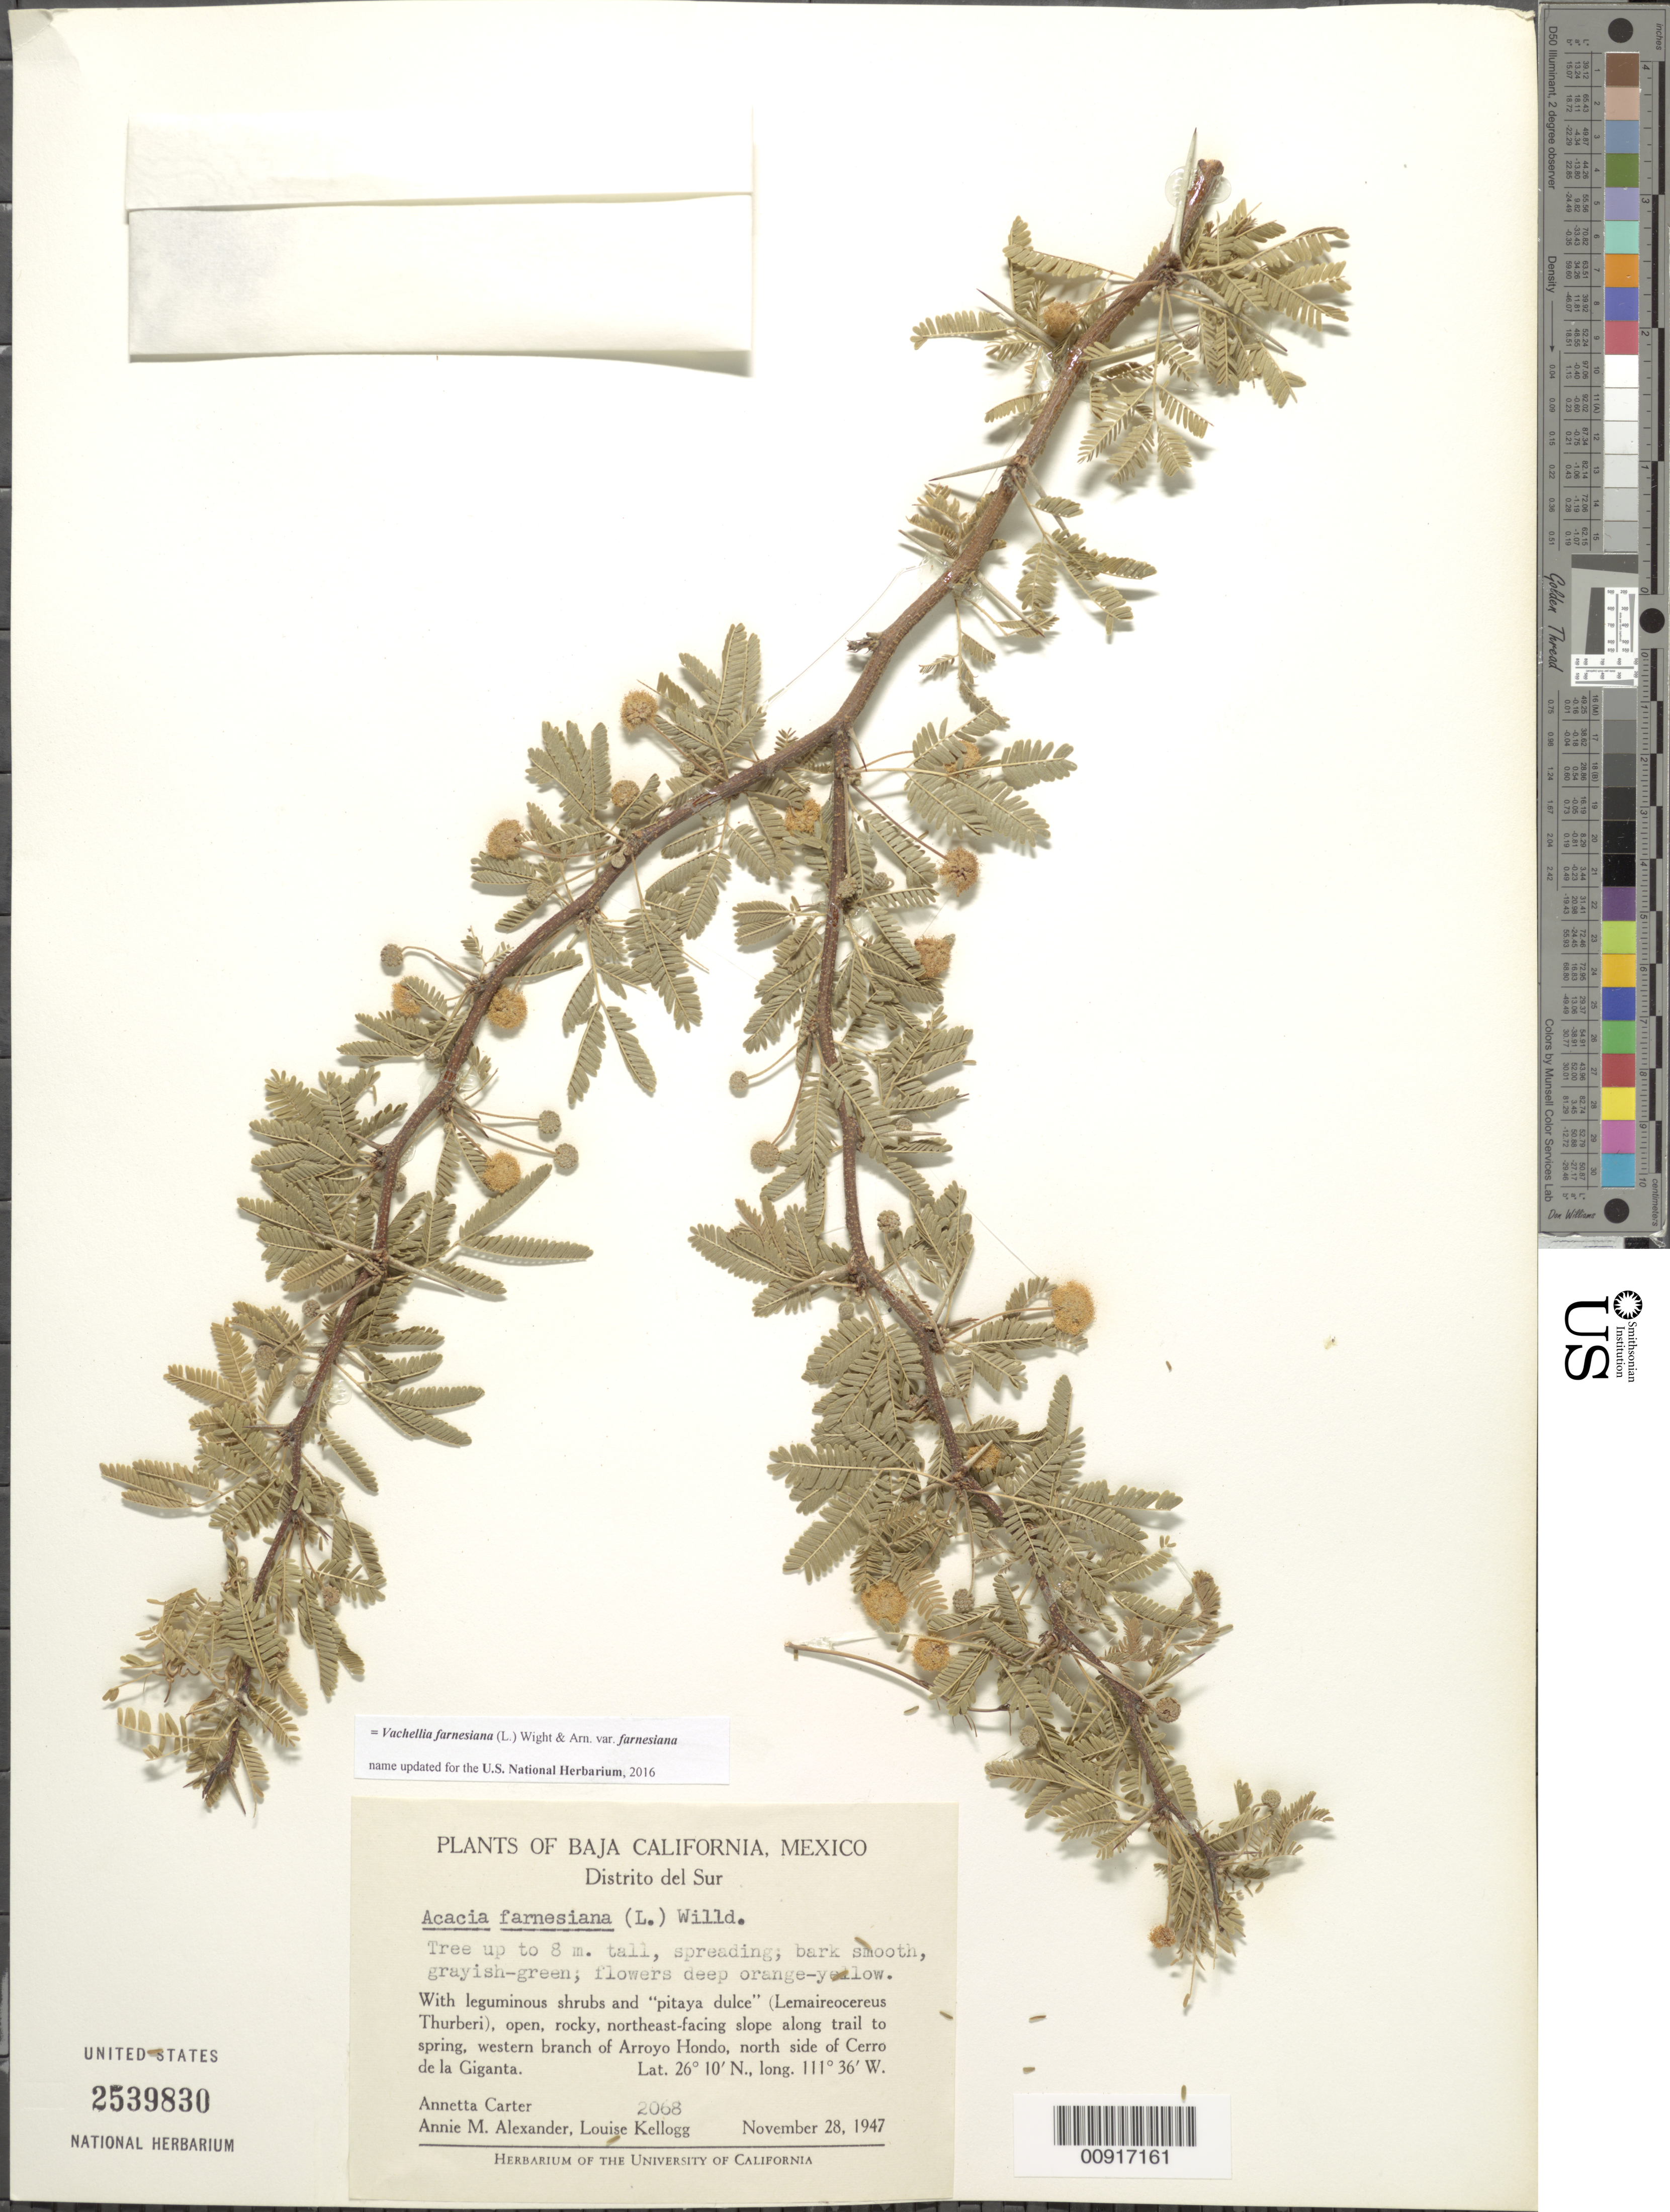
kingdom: Plantae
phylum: Tracheophyta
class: Magnoliopsida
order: Fabales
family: Fabaceae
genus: Vachellia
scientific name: Vachellia farnesiana var. farnesiana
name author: (L.) Wight & Arn.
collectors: A. Carter, A. M. Alexander & L. Kellogg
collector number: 2068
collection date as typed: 28 Nov 1947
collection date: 1947-11-28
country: Mexico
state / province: Baja California Sur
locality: Along trail to spring, western branch of Arroyo Hondo, north side of Cerro de la Giganta, Baja California Distrito del Sur.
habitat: With leguminous shrubs and "pitaya dulce" (Lemaireocereus thurberi), open, rocky, northweast-facing slope along trail.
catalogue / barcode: US 2539830